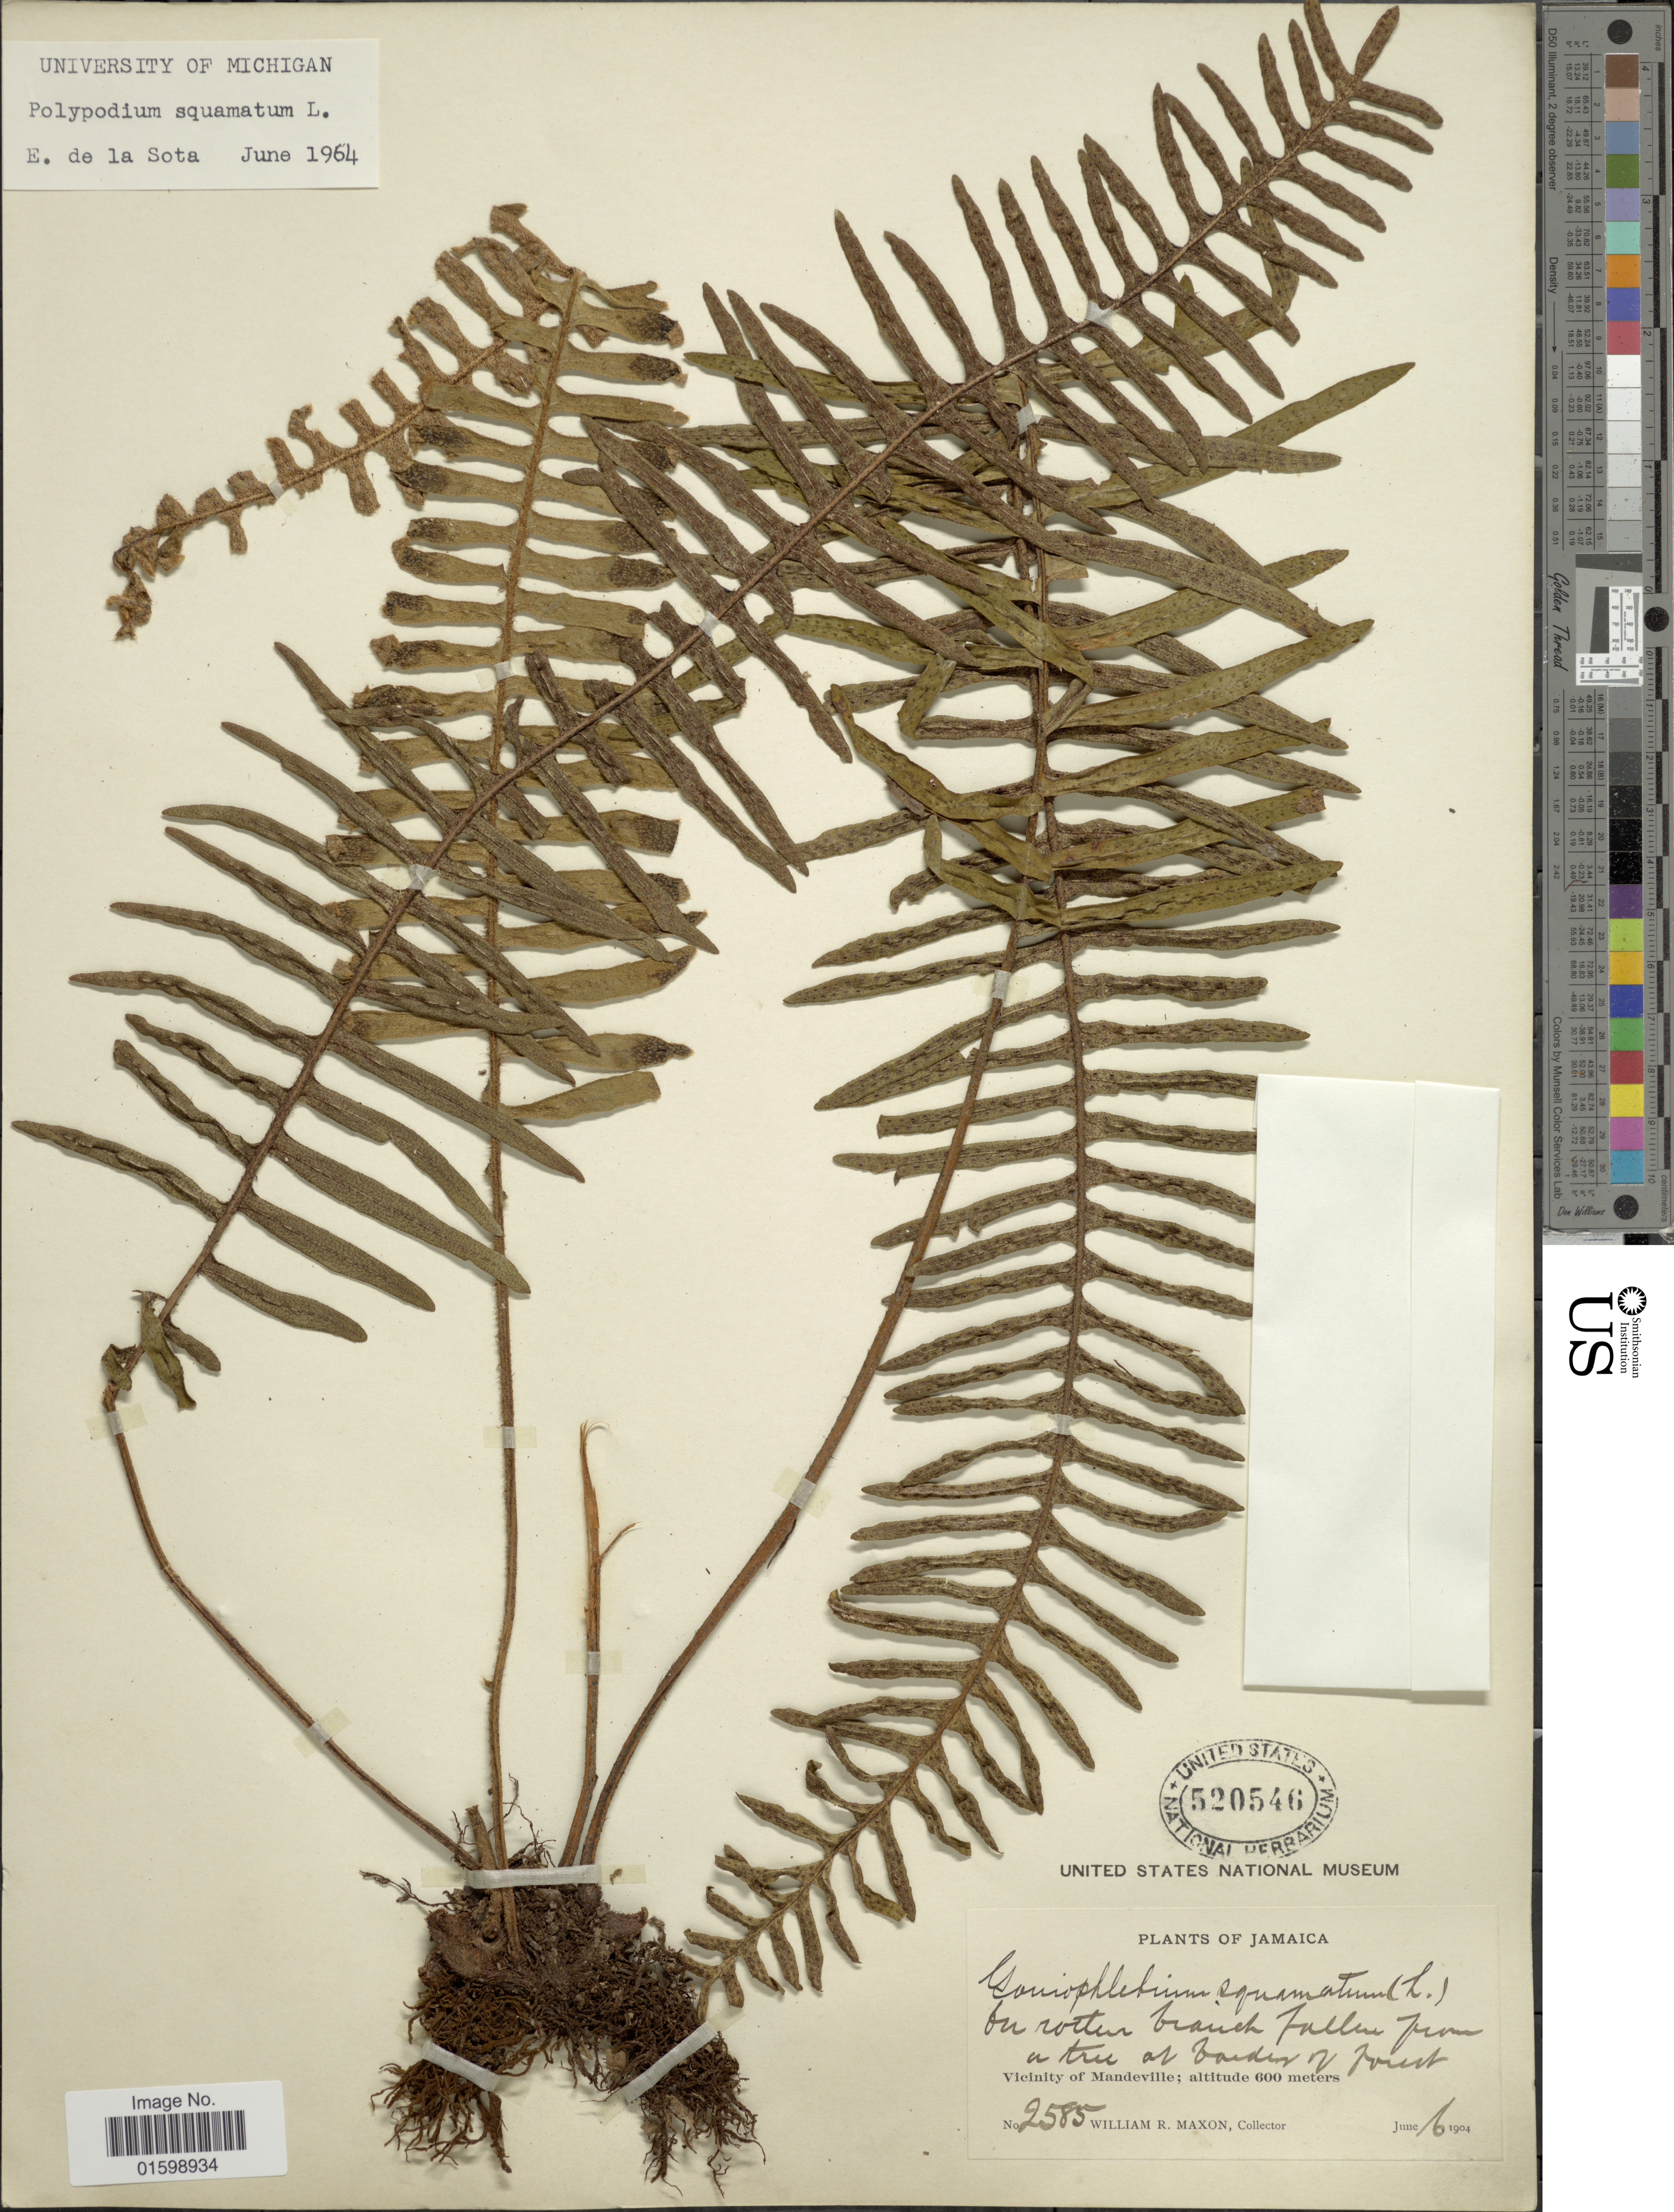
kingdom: Plantae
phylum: Tracheophyta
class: Polypodiopsida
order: Polypodiales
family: Polypodiaceae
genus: Pleopeltis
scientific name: Pleopeltis squamata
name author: (L.) J. Sm.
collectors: W. R. Maxon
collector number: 2585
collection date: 1904-06-16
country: Jamaica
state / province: Manchester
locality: Vicinity of Mandeville. On rotten branch fallen from a tree at border of forest.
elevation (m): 600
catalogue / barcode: US 520546